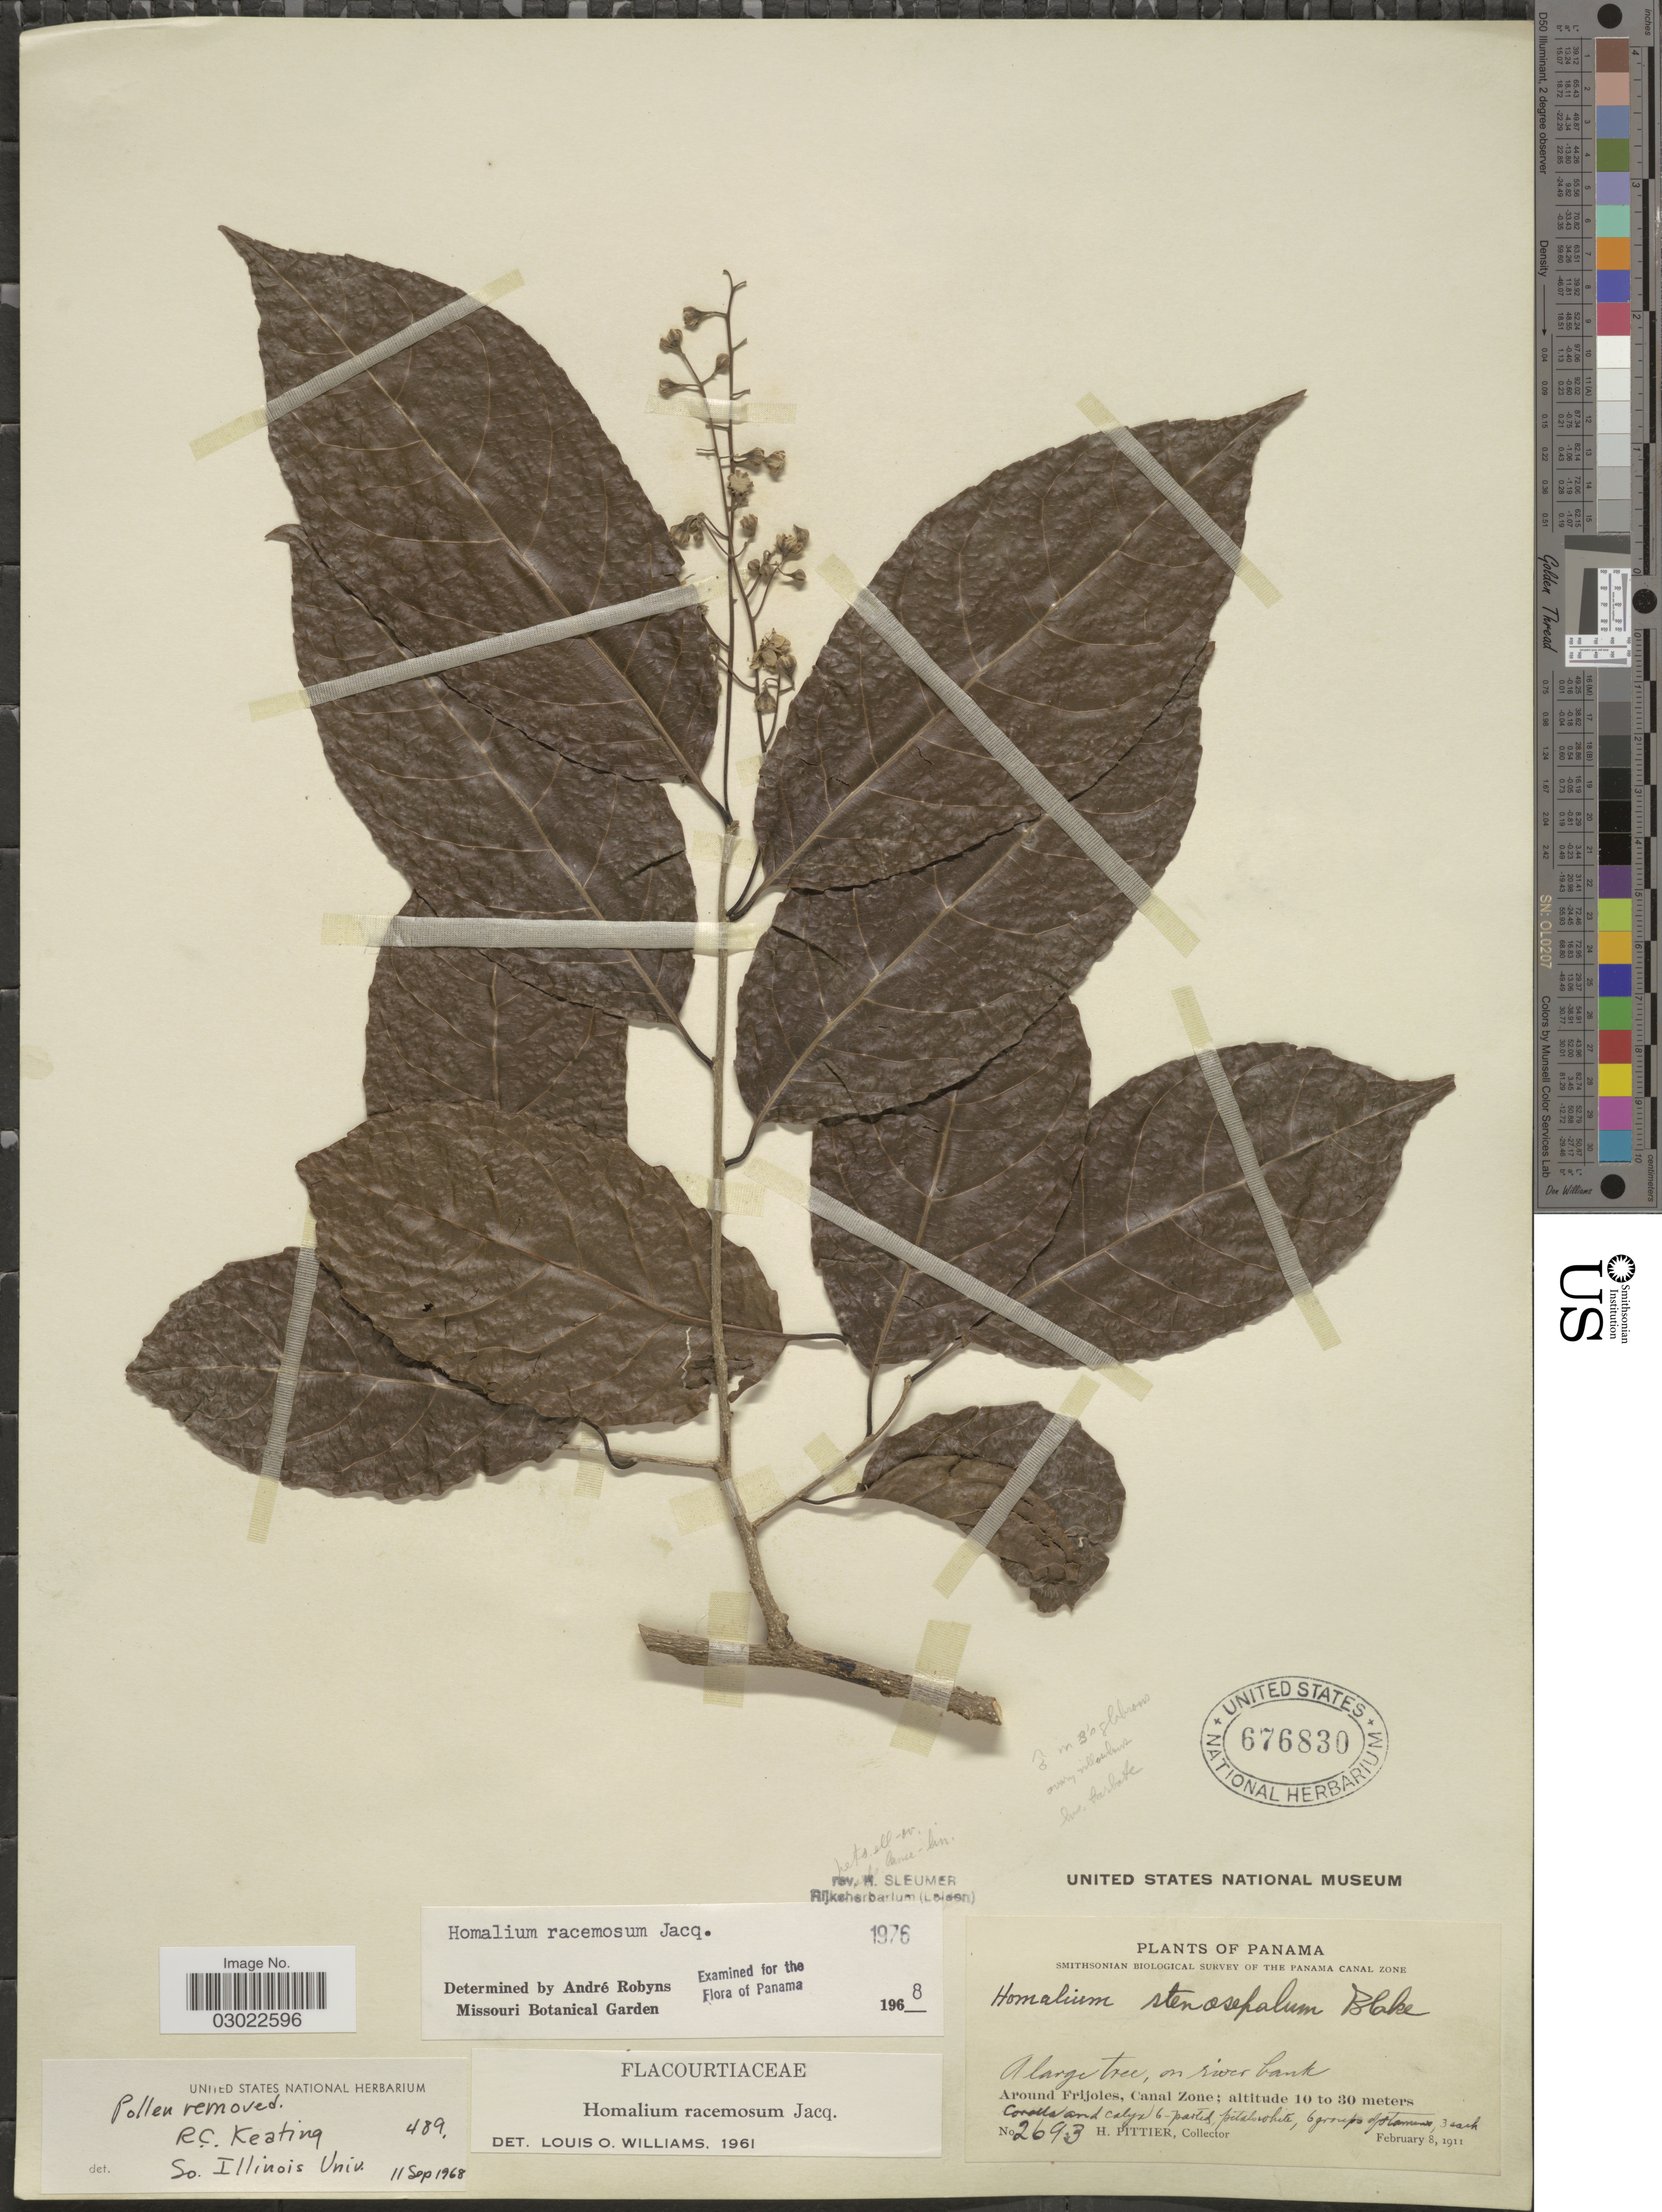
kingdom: Plantae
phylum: Tracheophyta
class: Magnoliopsida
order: Malpighiales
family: Salicaceae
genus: Homalium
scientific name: Homalium racemosum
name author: Jacq.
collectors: H. F. Pittier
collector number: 2693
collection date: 1911-02-08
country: Panama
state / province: Colón / Panamá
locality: Around Frijoles, Canal Zone.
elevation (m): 10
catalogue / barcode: US 676830